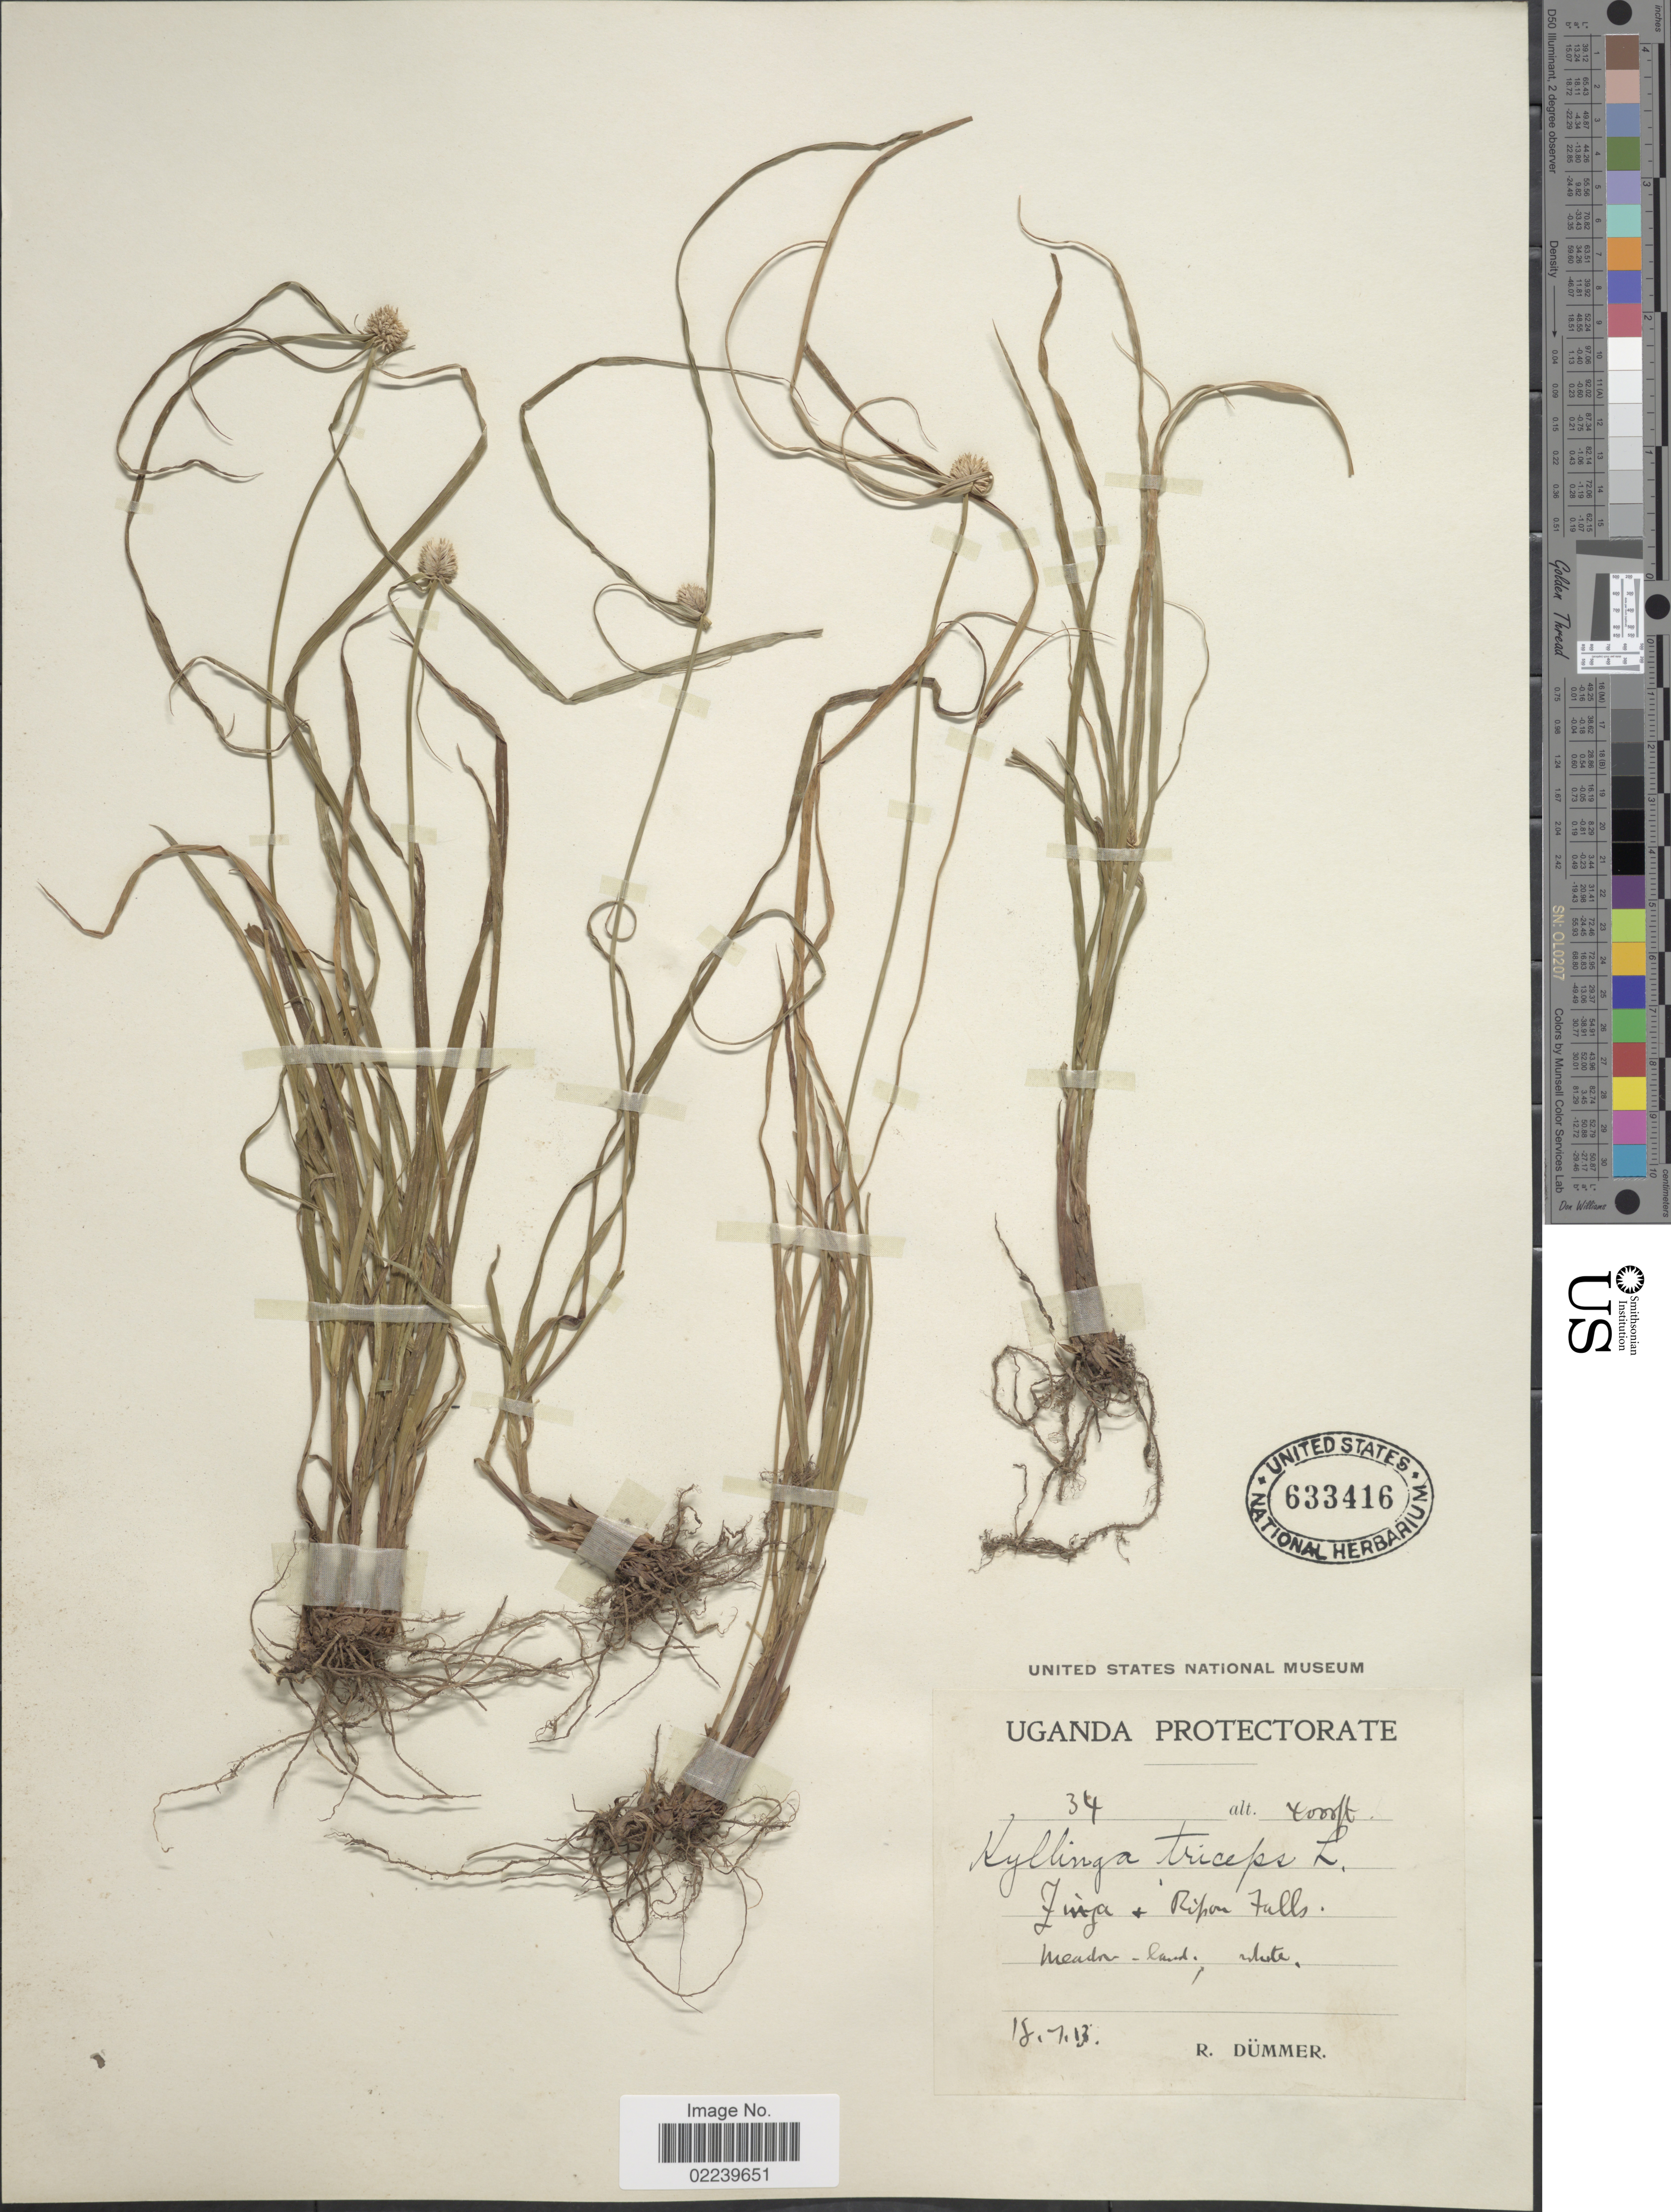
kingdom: Plantae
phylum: Tracheophyta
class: Liliopsida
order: Poales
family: Cyperaceae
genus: Cyperus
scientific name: Cyperus sp.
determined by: Strong, Mark T., (BOT), Smithsonian Institution - National Museum of Natural History (UNITED STATES)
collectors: R. A. Dümmer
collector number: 34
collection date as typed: Transcribed d/m/y: 18/7/13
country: Uganda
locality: Jinga + Ripon Falls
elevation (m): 1219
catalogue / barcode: US 633416